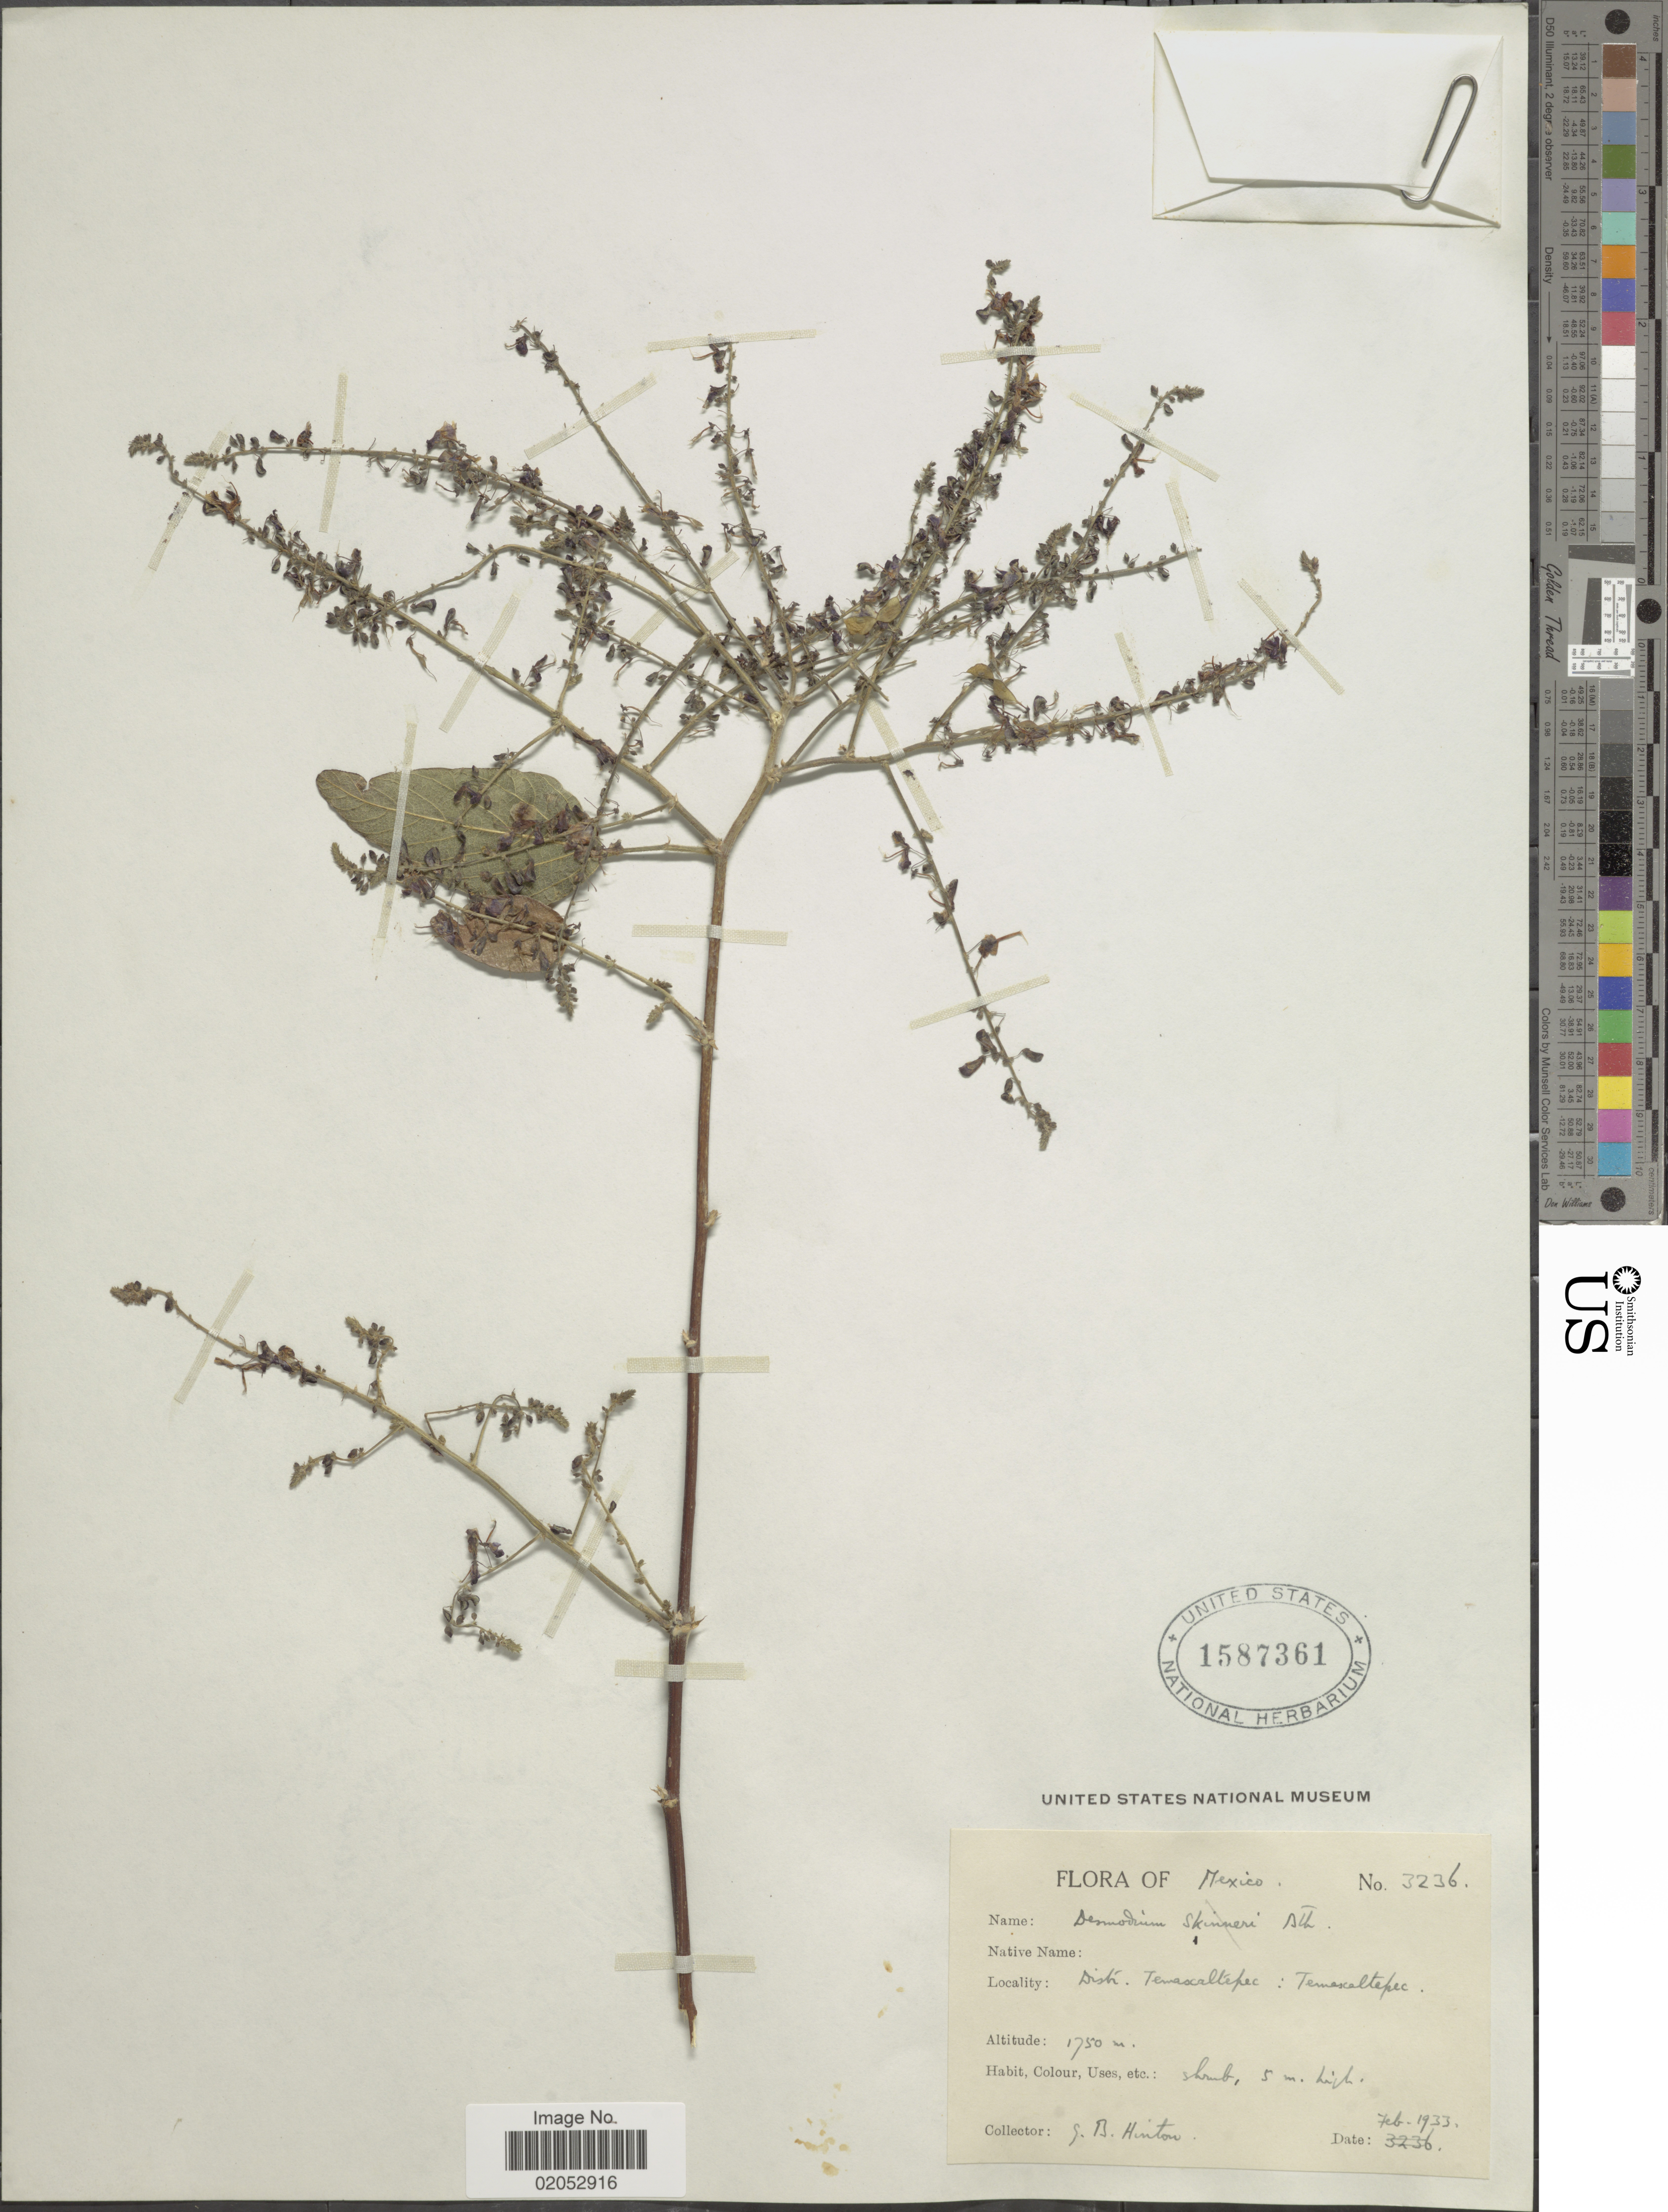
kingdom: Plantae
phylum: Tracheophyta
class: Magnoliopsida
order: Fabales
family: Fabaceae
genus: Desmodium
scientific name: Desmodium skinneri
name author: Benth. ex Hemsl.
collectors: G. B. Hinton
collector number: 3236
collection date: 1933-02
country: Mexico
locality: Distr. Temascaltepec: Temascaltepec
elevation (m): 1750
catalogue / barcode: US 1587361